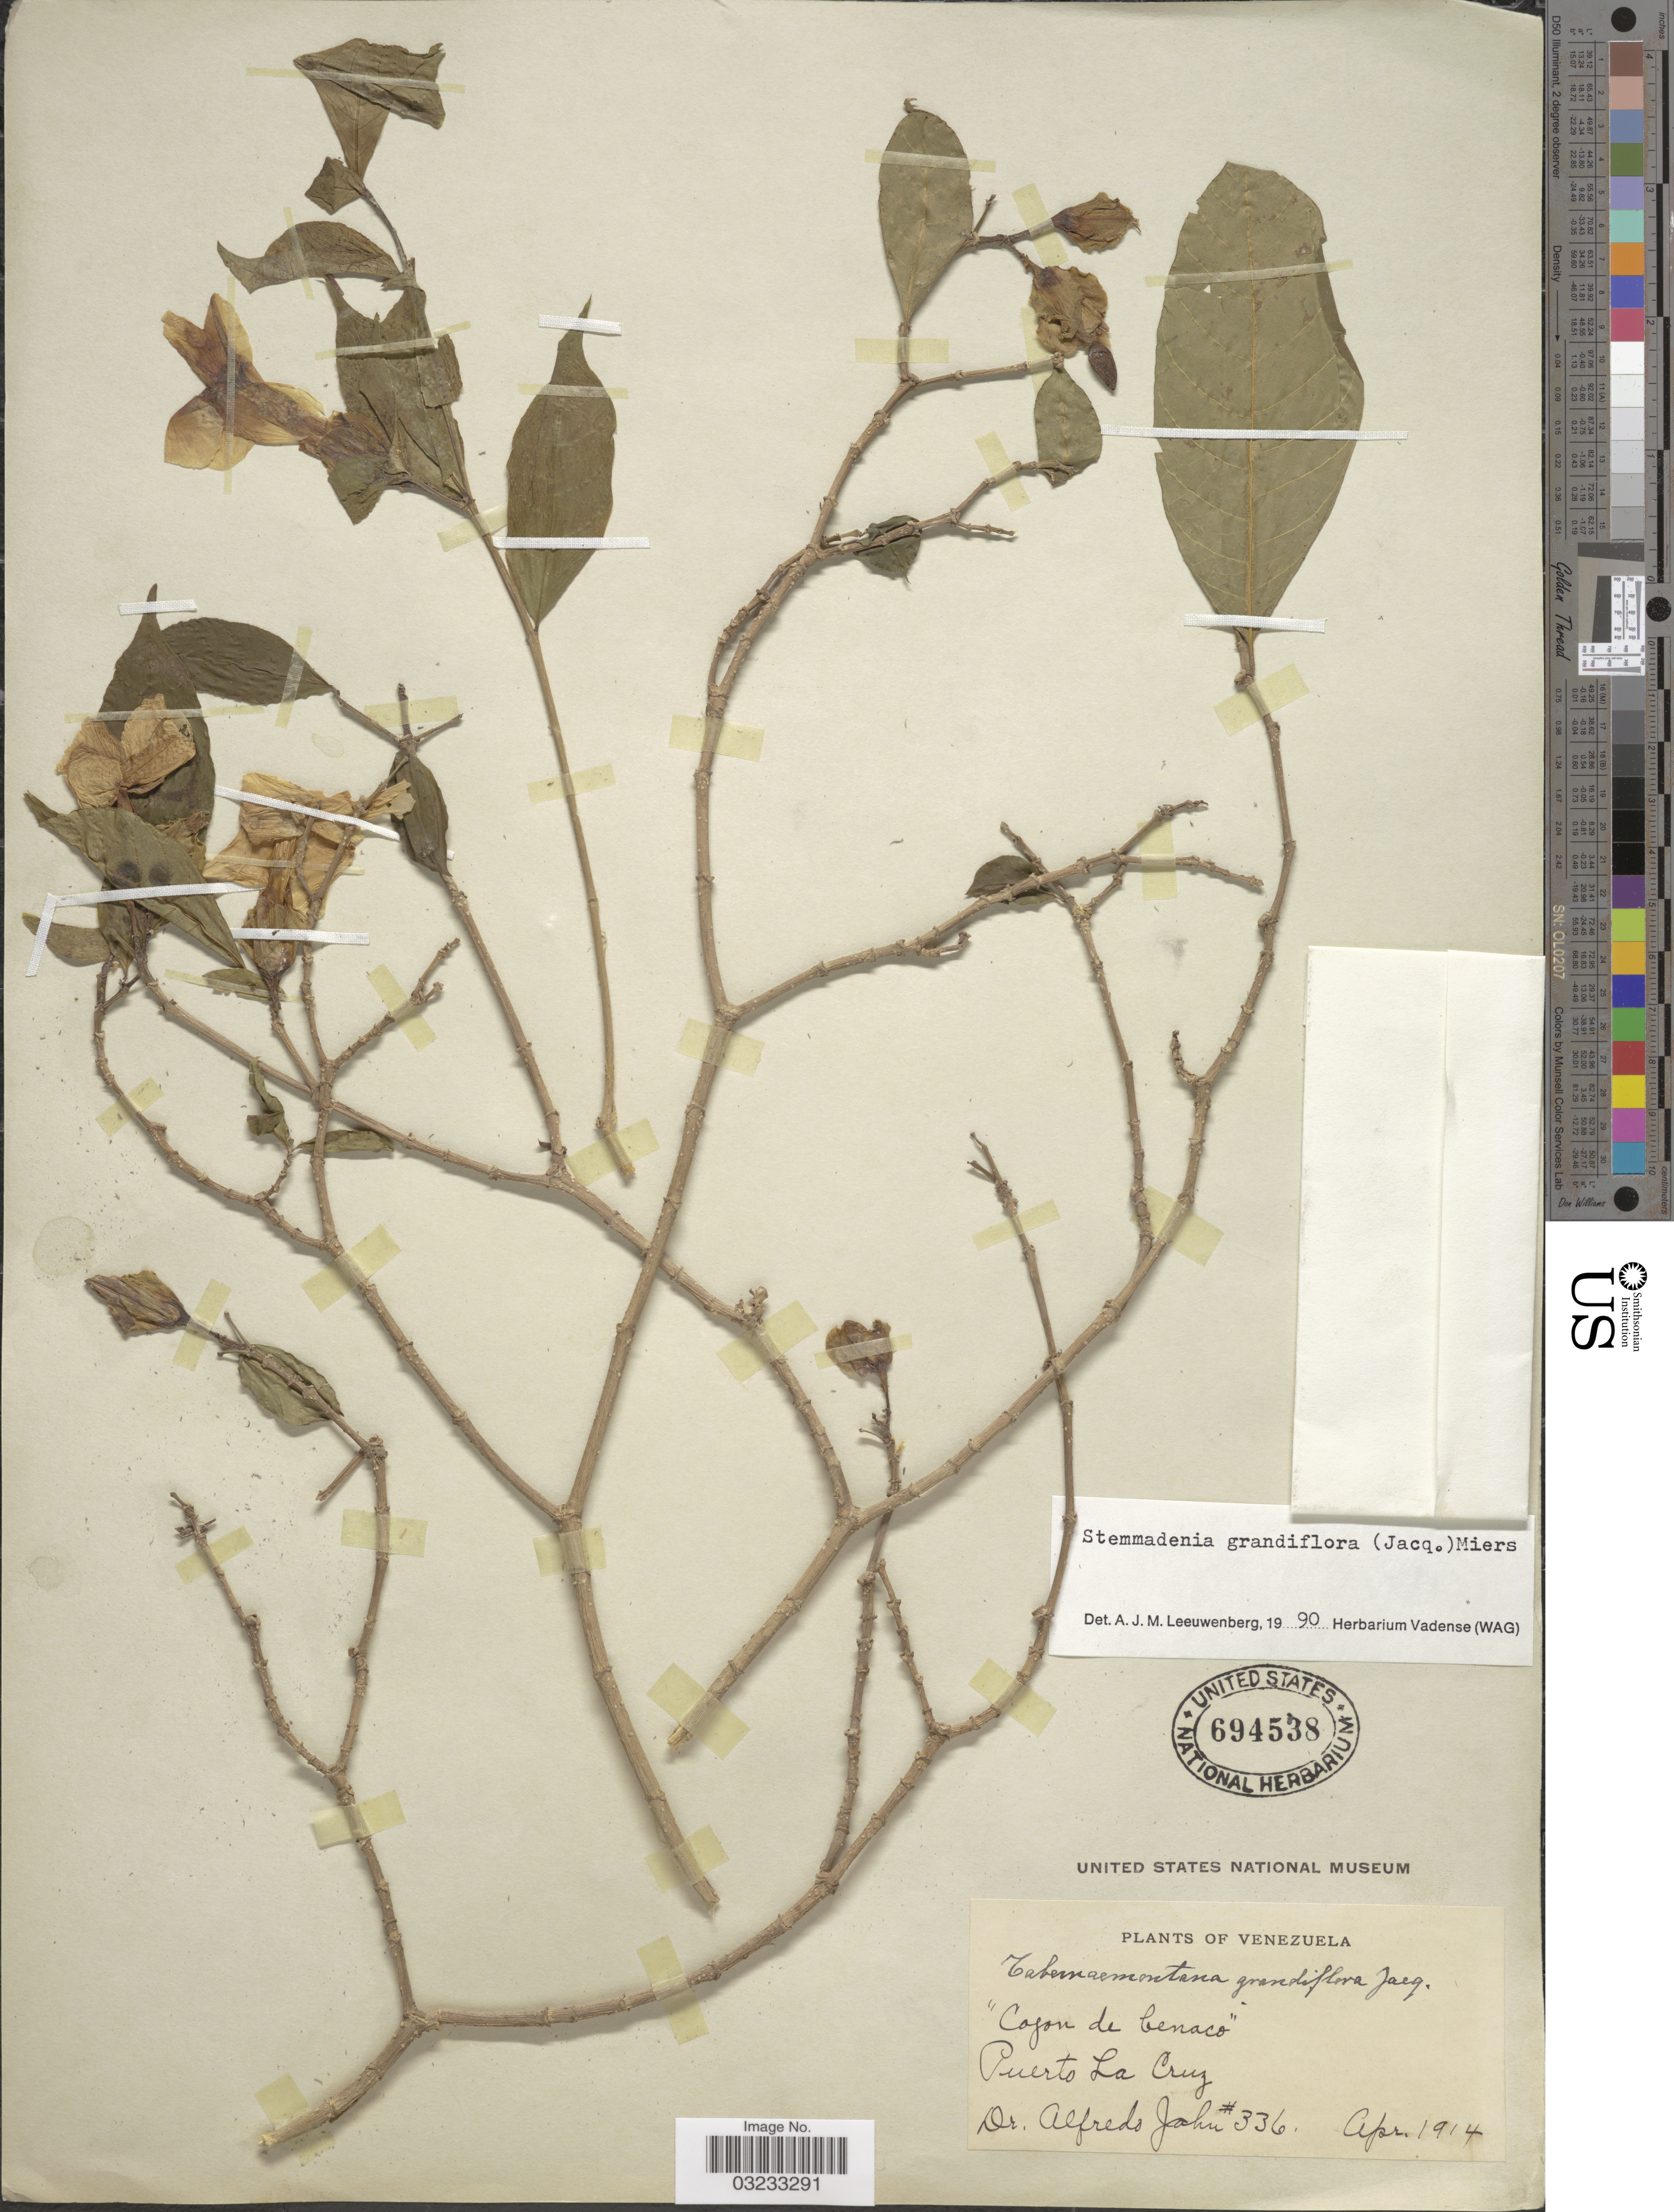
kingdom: Plantae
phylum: Tracheophyta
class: Magnoliopsida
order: Gentianales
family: Apocynaceae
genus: Stemmadenia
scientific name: Stemmadenia grandiflora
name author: (Jacq.) Miers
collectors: A. John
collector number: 336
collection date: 1914-04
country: Venezuela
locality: Puerto La Cruz.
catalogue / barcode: US 694538